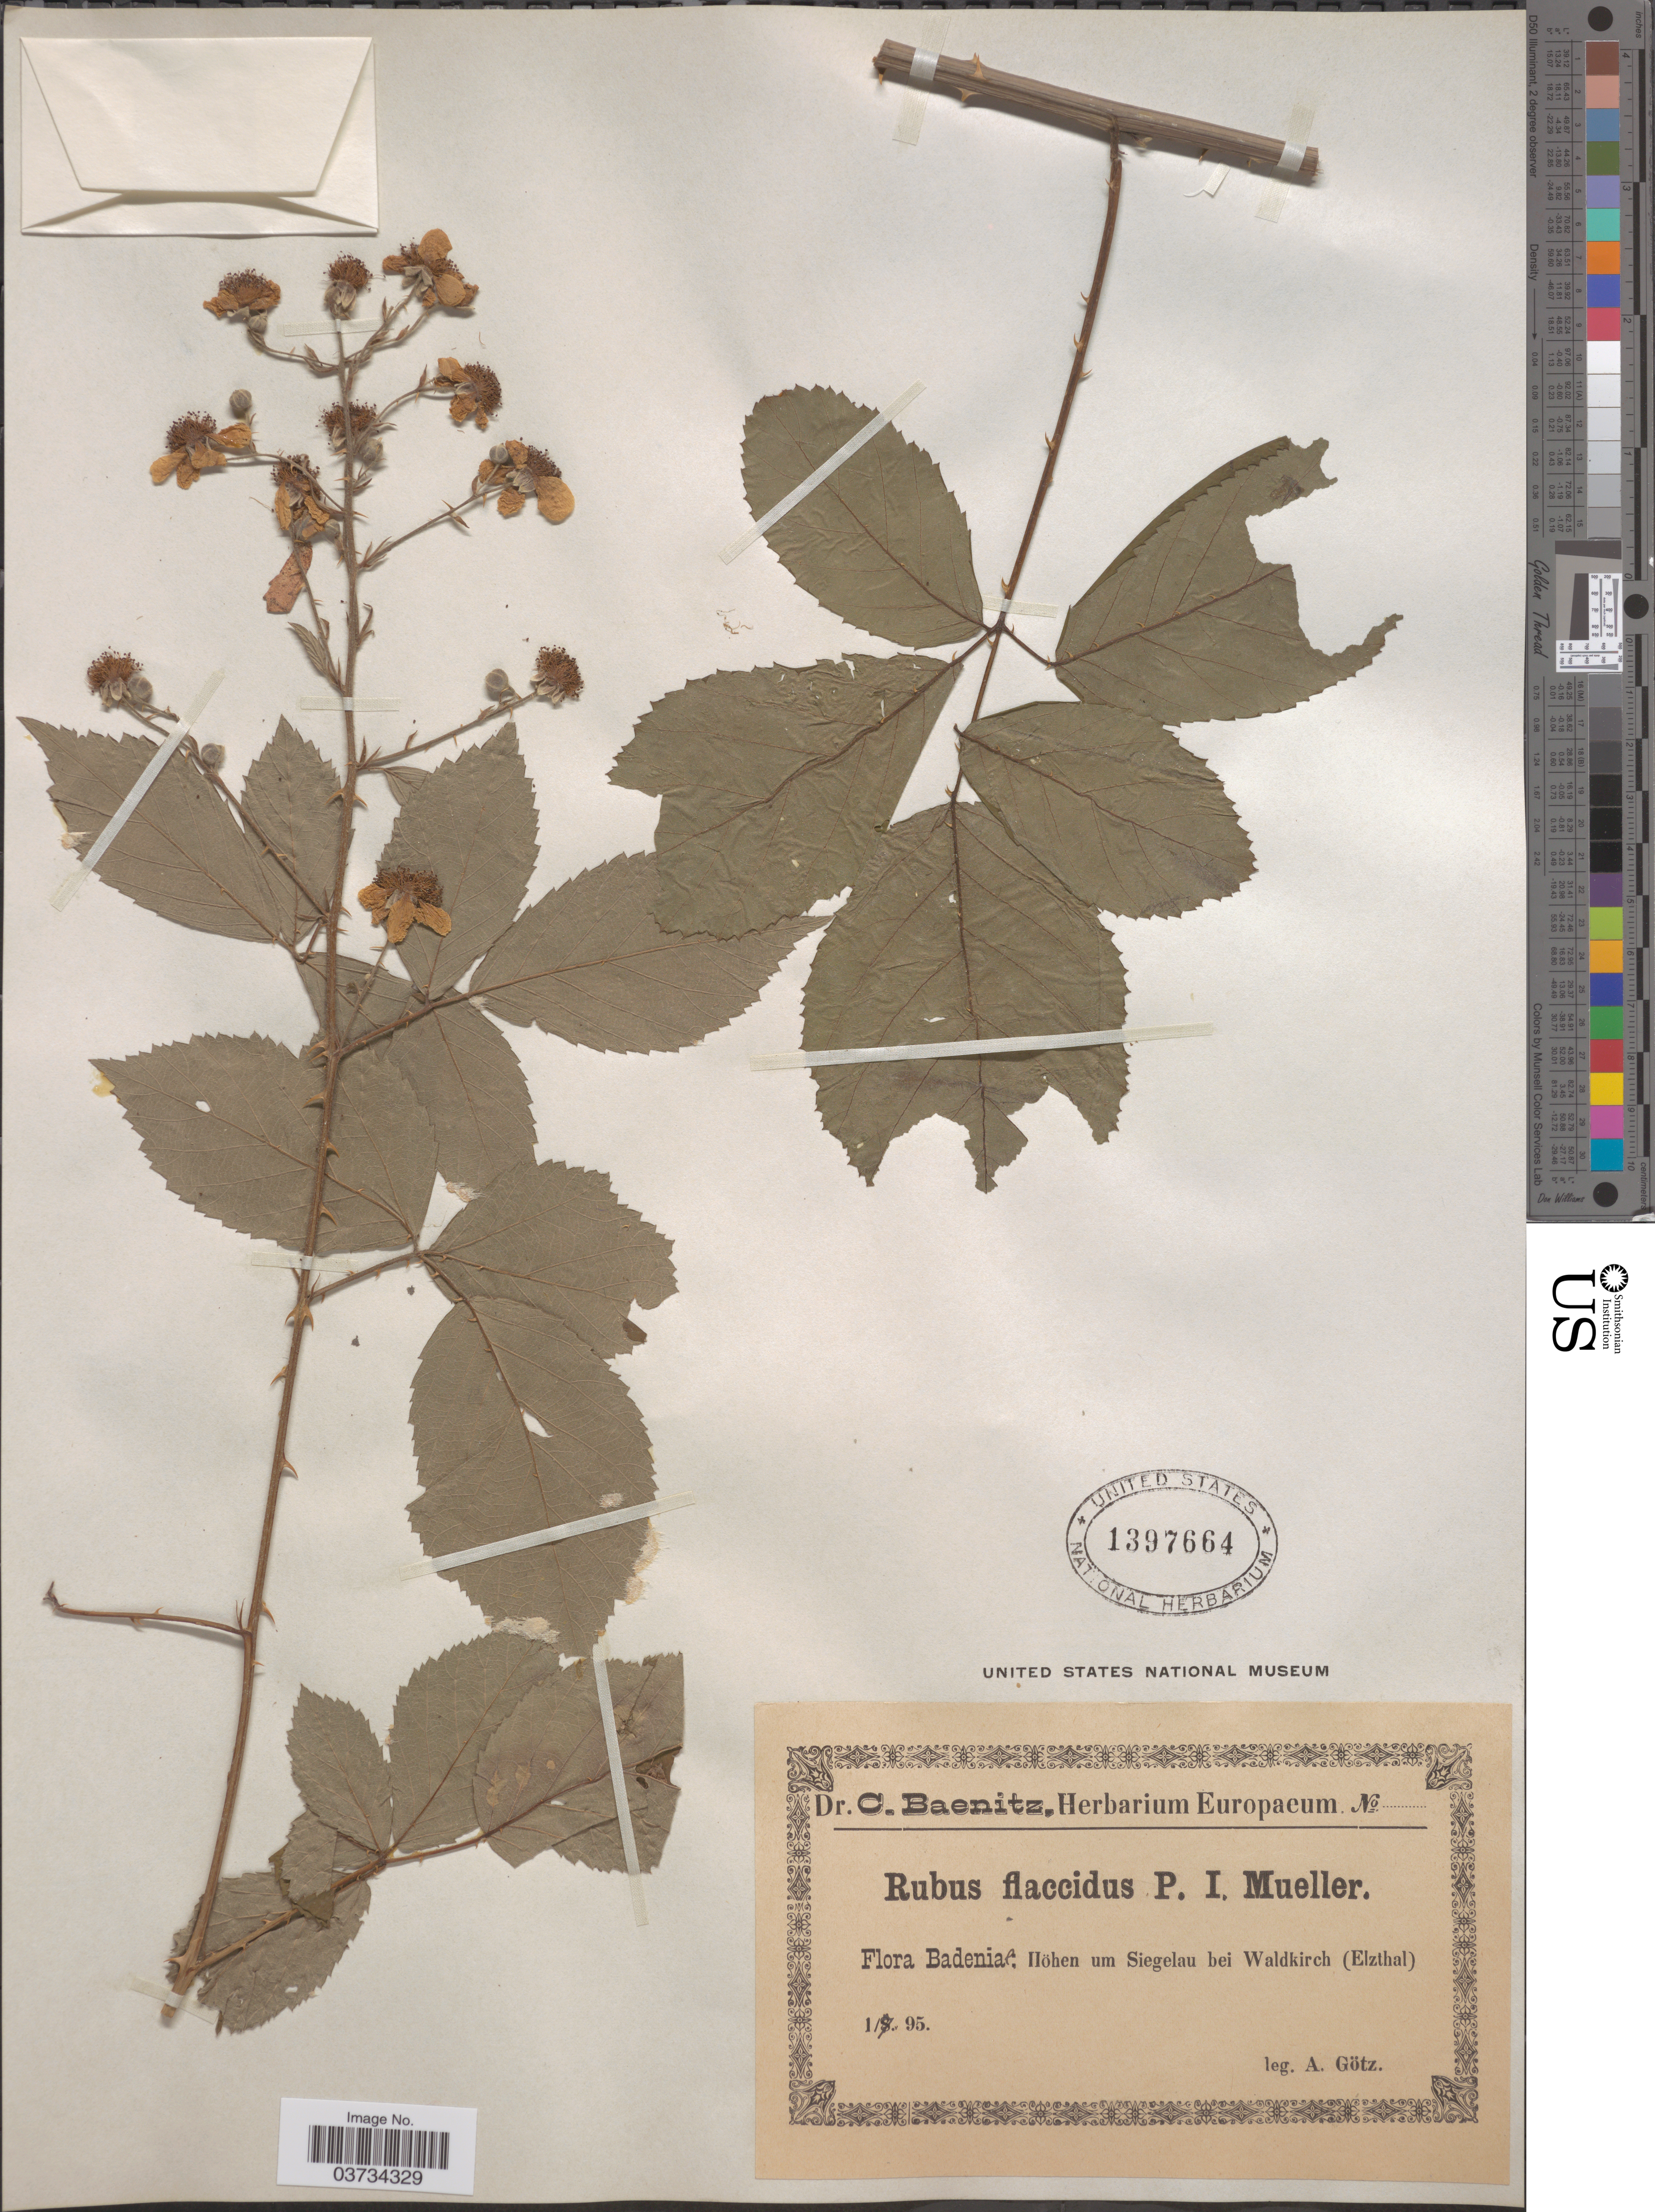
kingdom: Plantae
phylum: Tracheophyta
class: Magnoliopsida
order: Rosales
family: Rosaceae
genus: Rubus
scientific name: Rubus flaccidus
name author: P.J. Müll.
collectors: A. Götz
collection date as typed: Transcribed d/m/y: 1/7/95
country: Germany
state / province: Baden-Württemberg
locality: Badeniae: Höhen um Siegelau bei Waldkirch (Elzthal).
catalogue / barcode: US 1397664